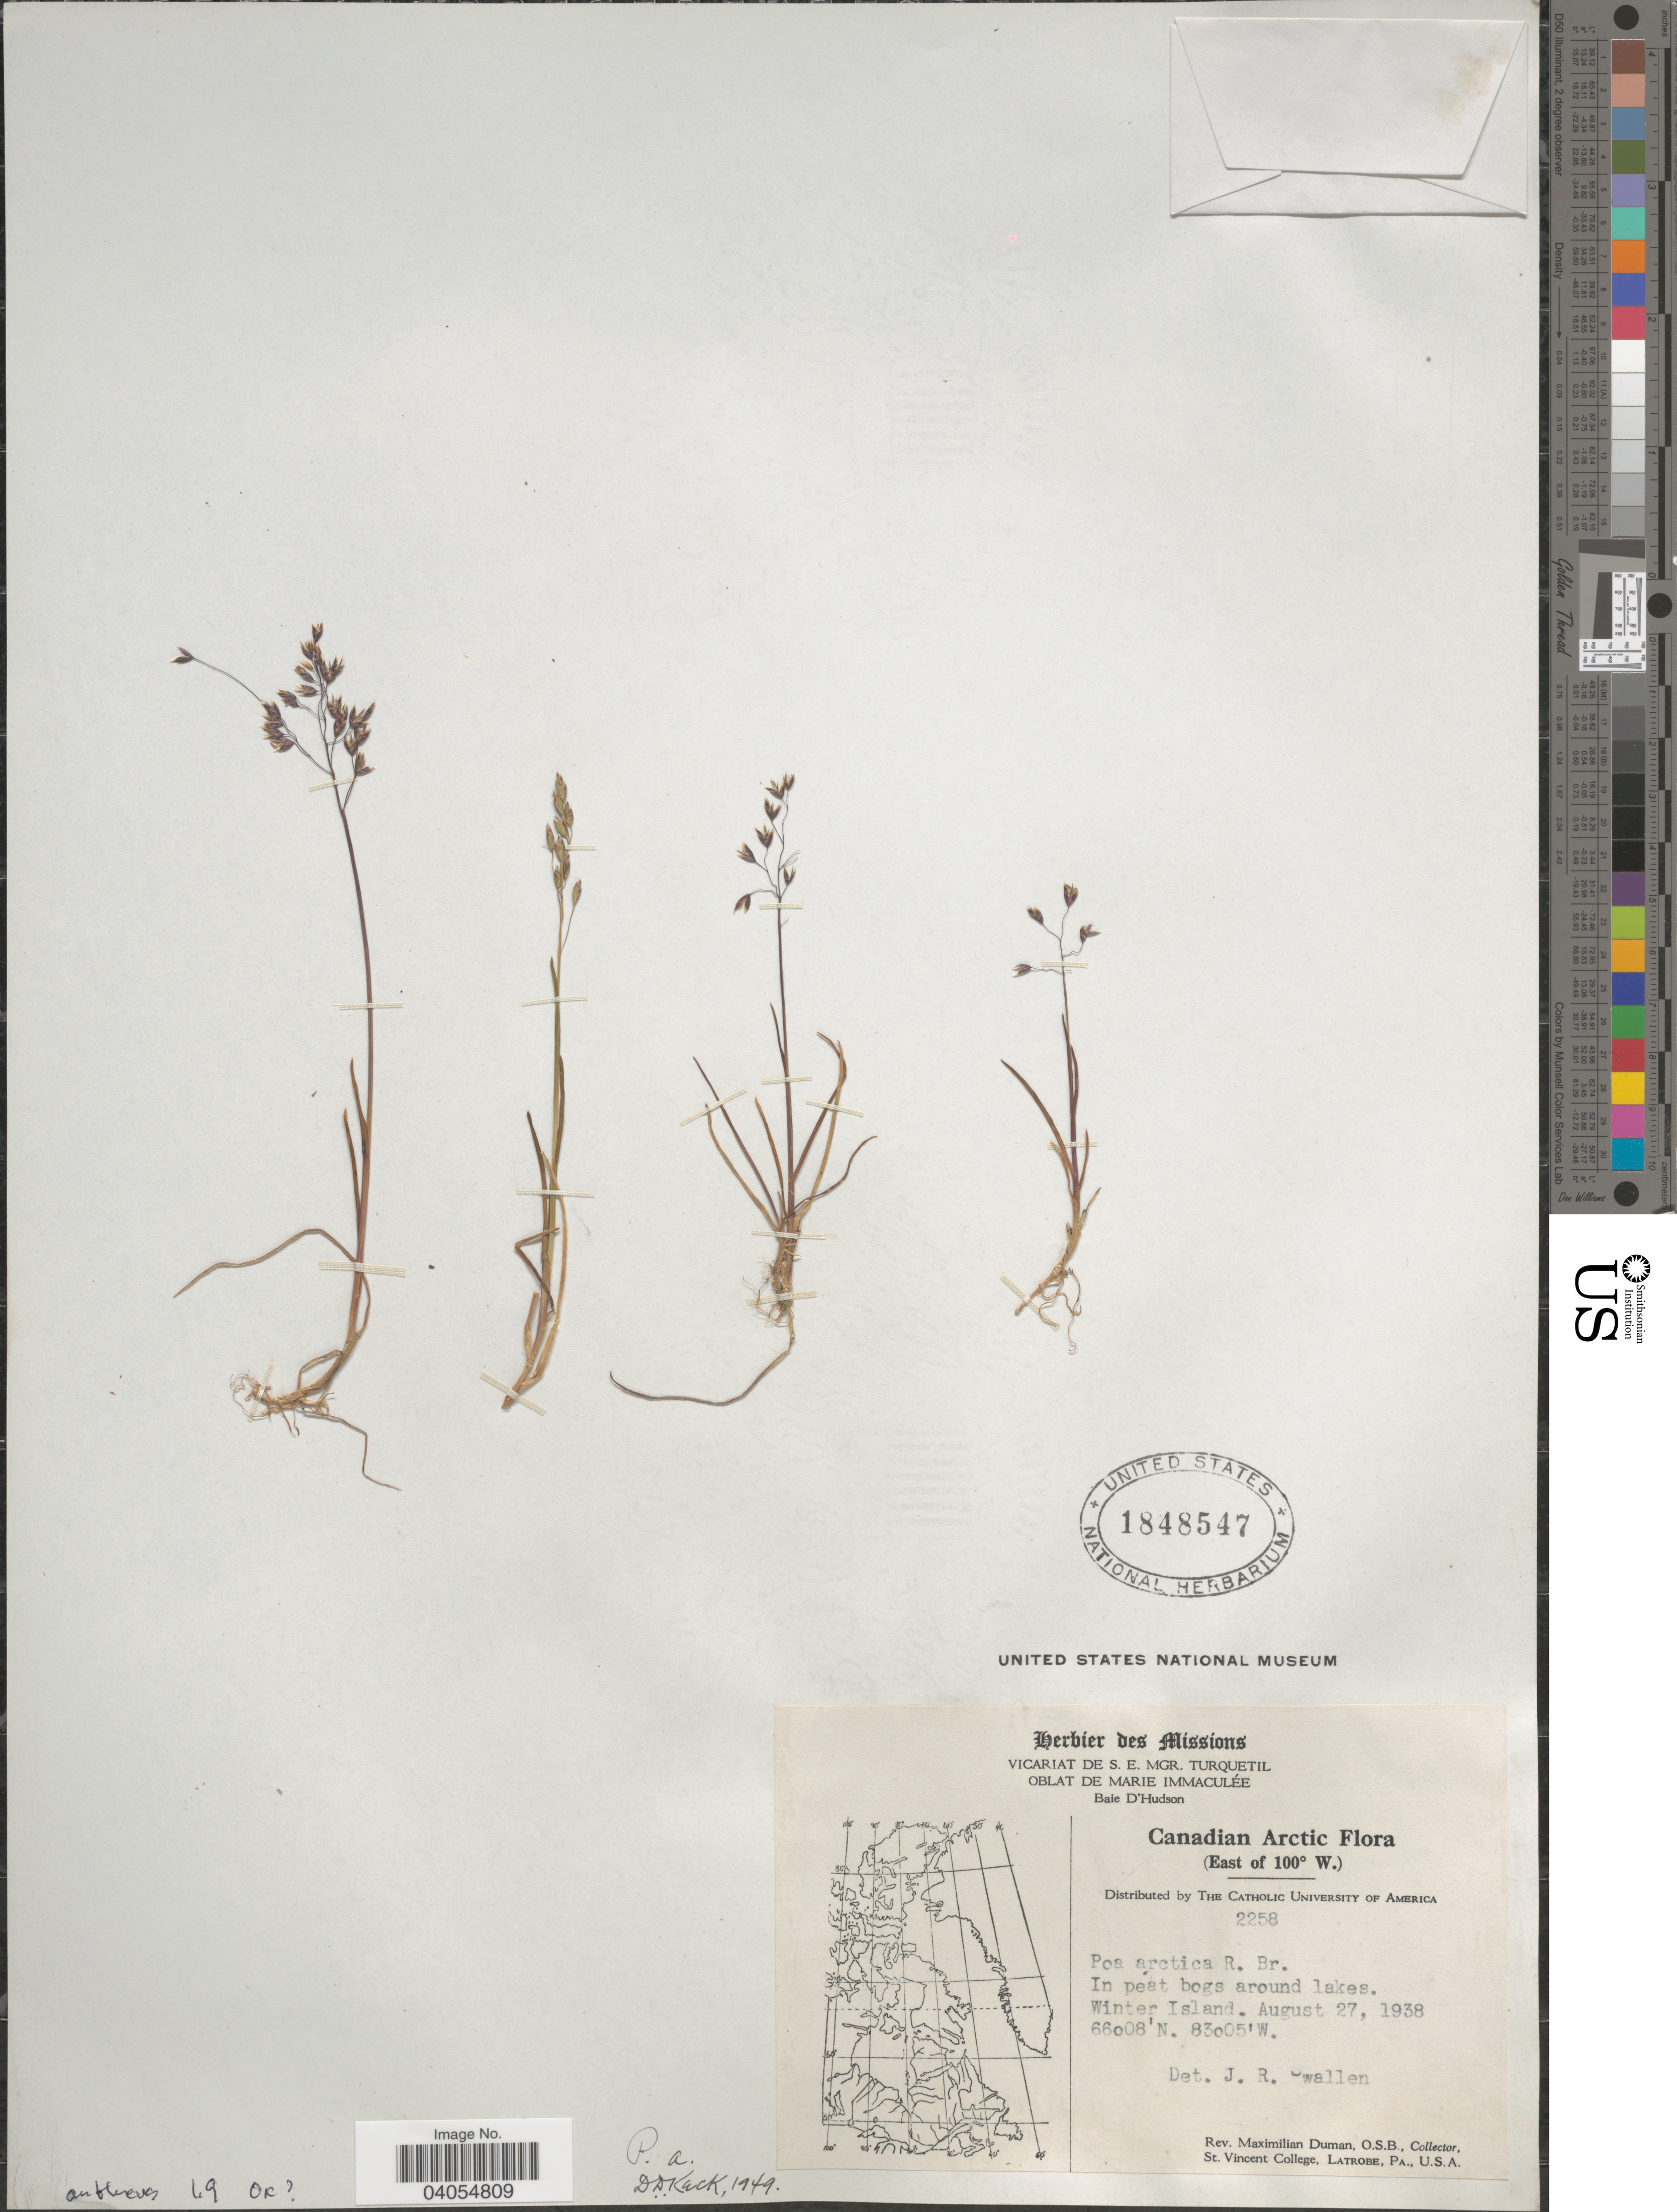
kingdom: Plantae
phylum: Tracheophyta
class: Liliopsida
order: Poales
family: Poaceae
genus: Poa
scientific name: Poa arctica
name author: R. Br.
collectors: M. Duman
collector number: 2258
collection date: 1938-08-27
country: Canada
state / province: Nunavut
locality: Canadian Arctic (East of 100° W). In peat bogs around lakes. Winter Island.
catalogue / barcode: US 1848547